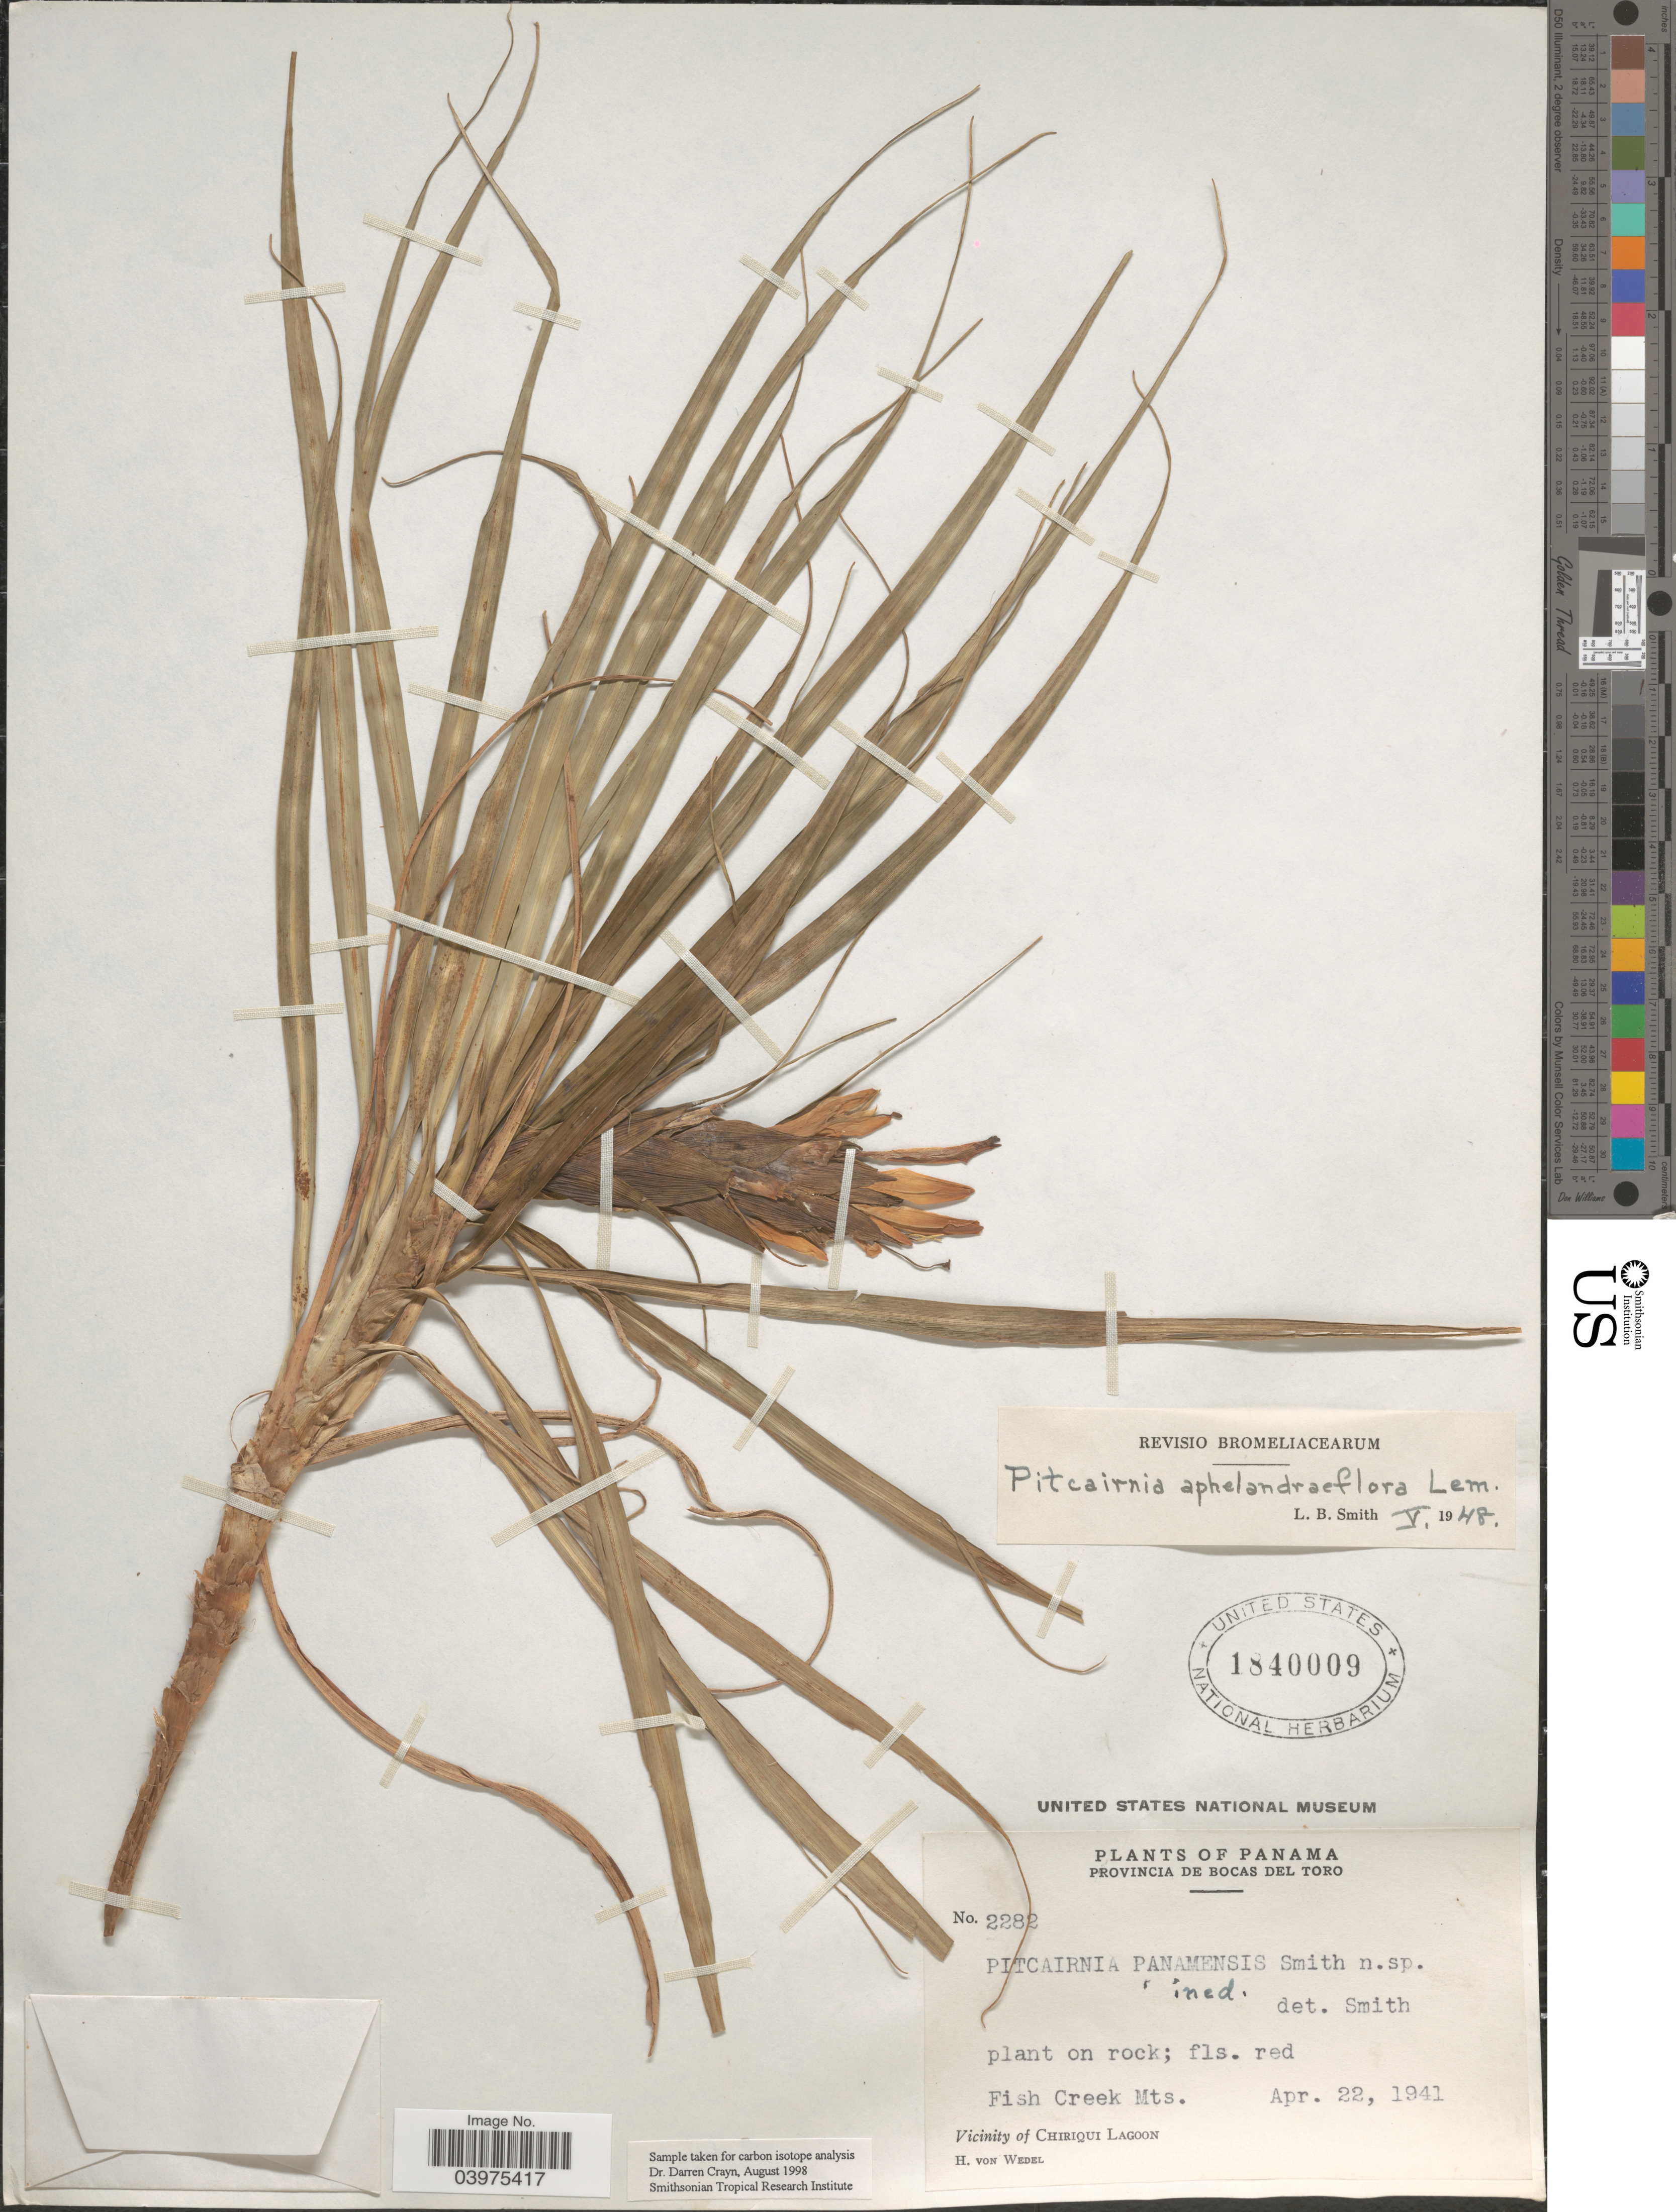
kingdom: Plantae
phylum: Tracheophyta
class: Liliopsida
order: Poales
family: Bromeliaceae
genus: Pitcairnia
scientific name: Pitcairnia aphelandriflora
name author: Lem.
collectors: H. von Wedel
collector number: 2282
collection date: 1941-04-22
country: Panama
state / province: Bocas del Toro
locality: Fish Creek Mts. Vicinity of Chririqui Lagoon.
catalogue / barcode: US 1840009